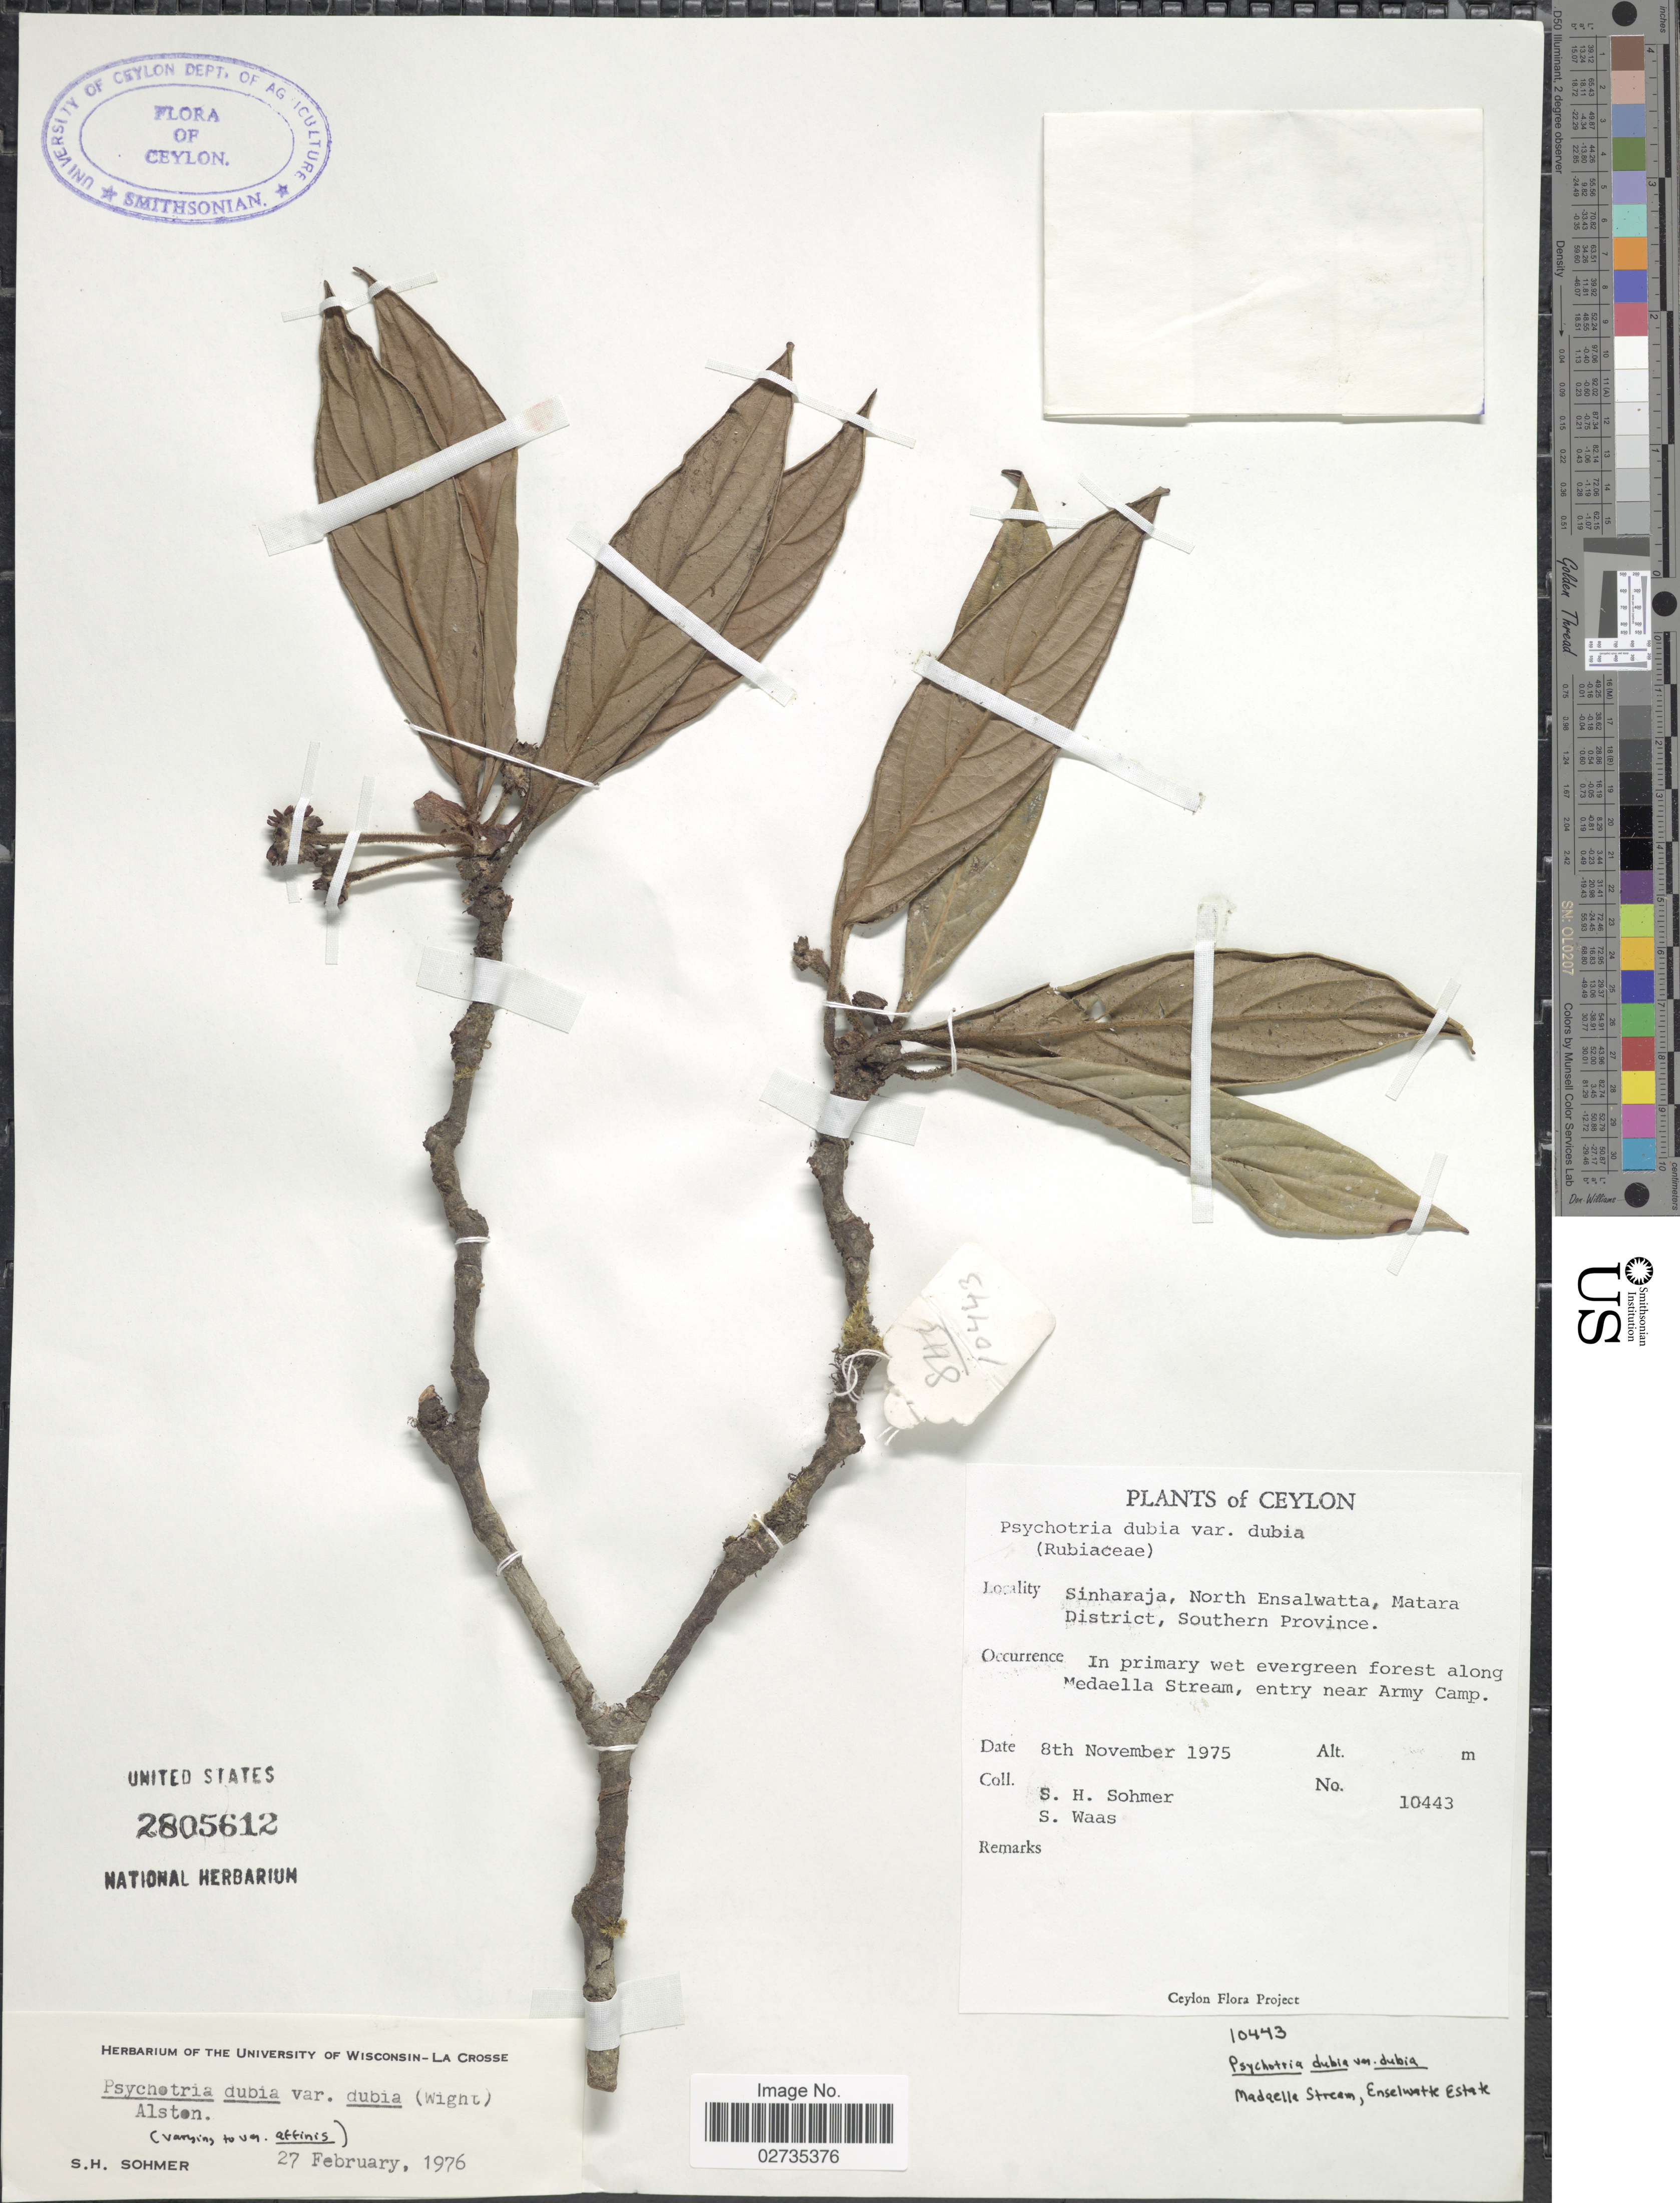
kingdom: Plantae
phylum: Tracheophyta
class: Magnoliopsida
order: Gentianales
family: Rubiaceae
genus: Psychotria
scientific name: Psychotria dubia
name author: (Wight) Alston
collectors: S. H. Sohmer & S. Waas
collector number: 10443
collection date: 1975-11-08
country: Sri Lanka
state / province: Southern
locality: Ceylon, Sinharaja, North Ensalwatta, Matara District, Southern Province, along Medaella Stream, entry near Army Camp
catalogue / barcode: US 2805612